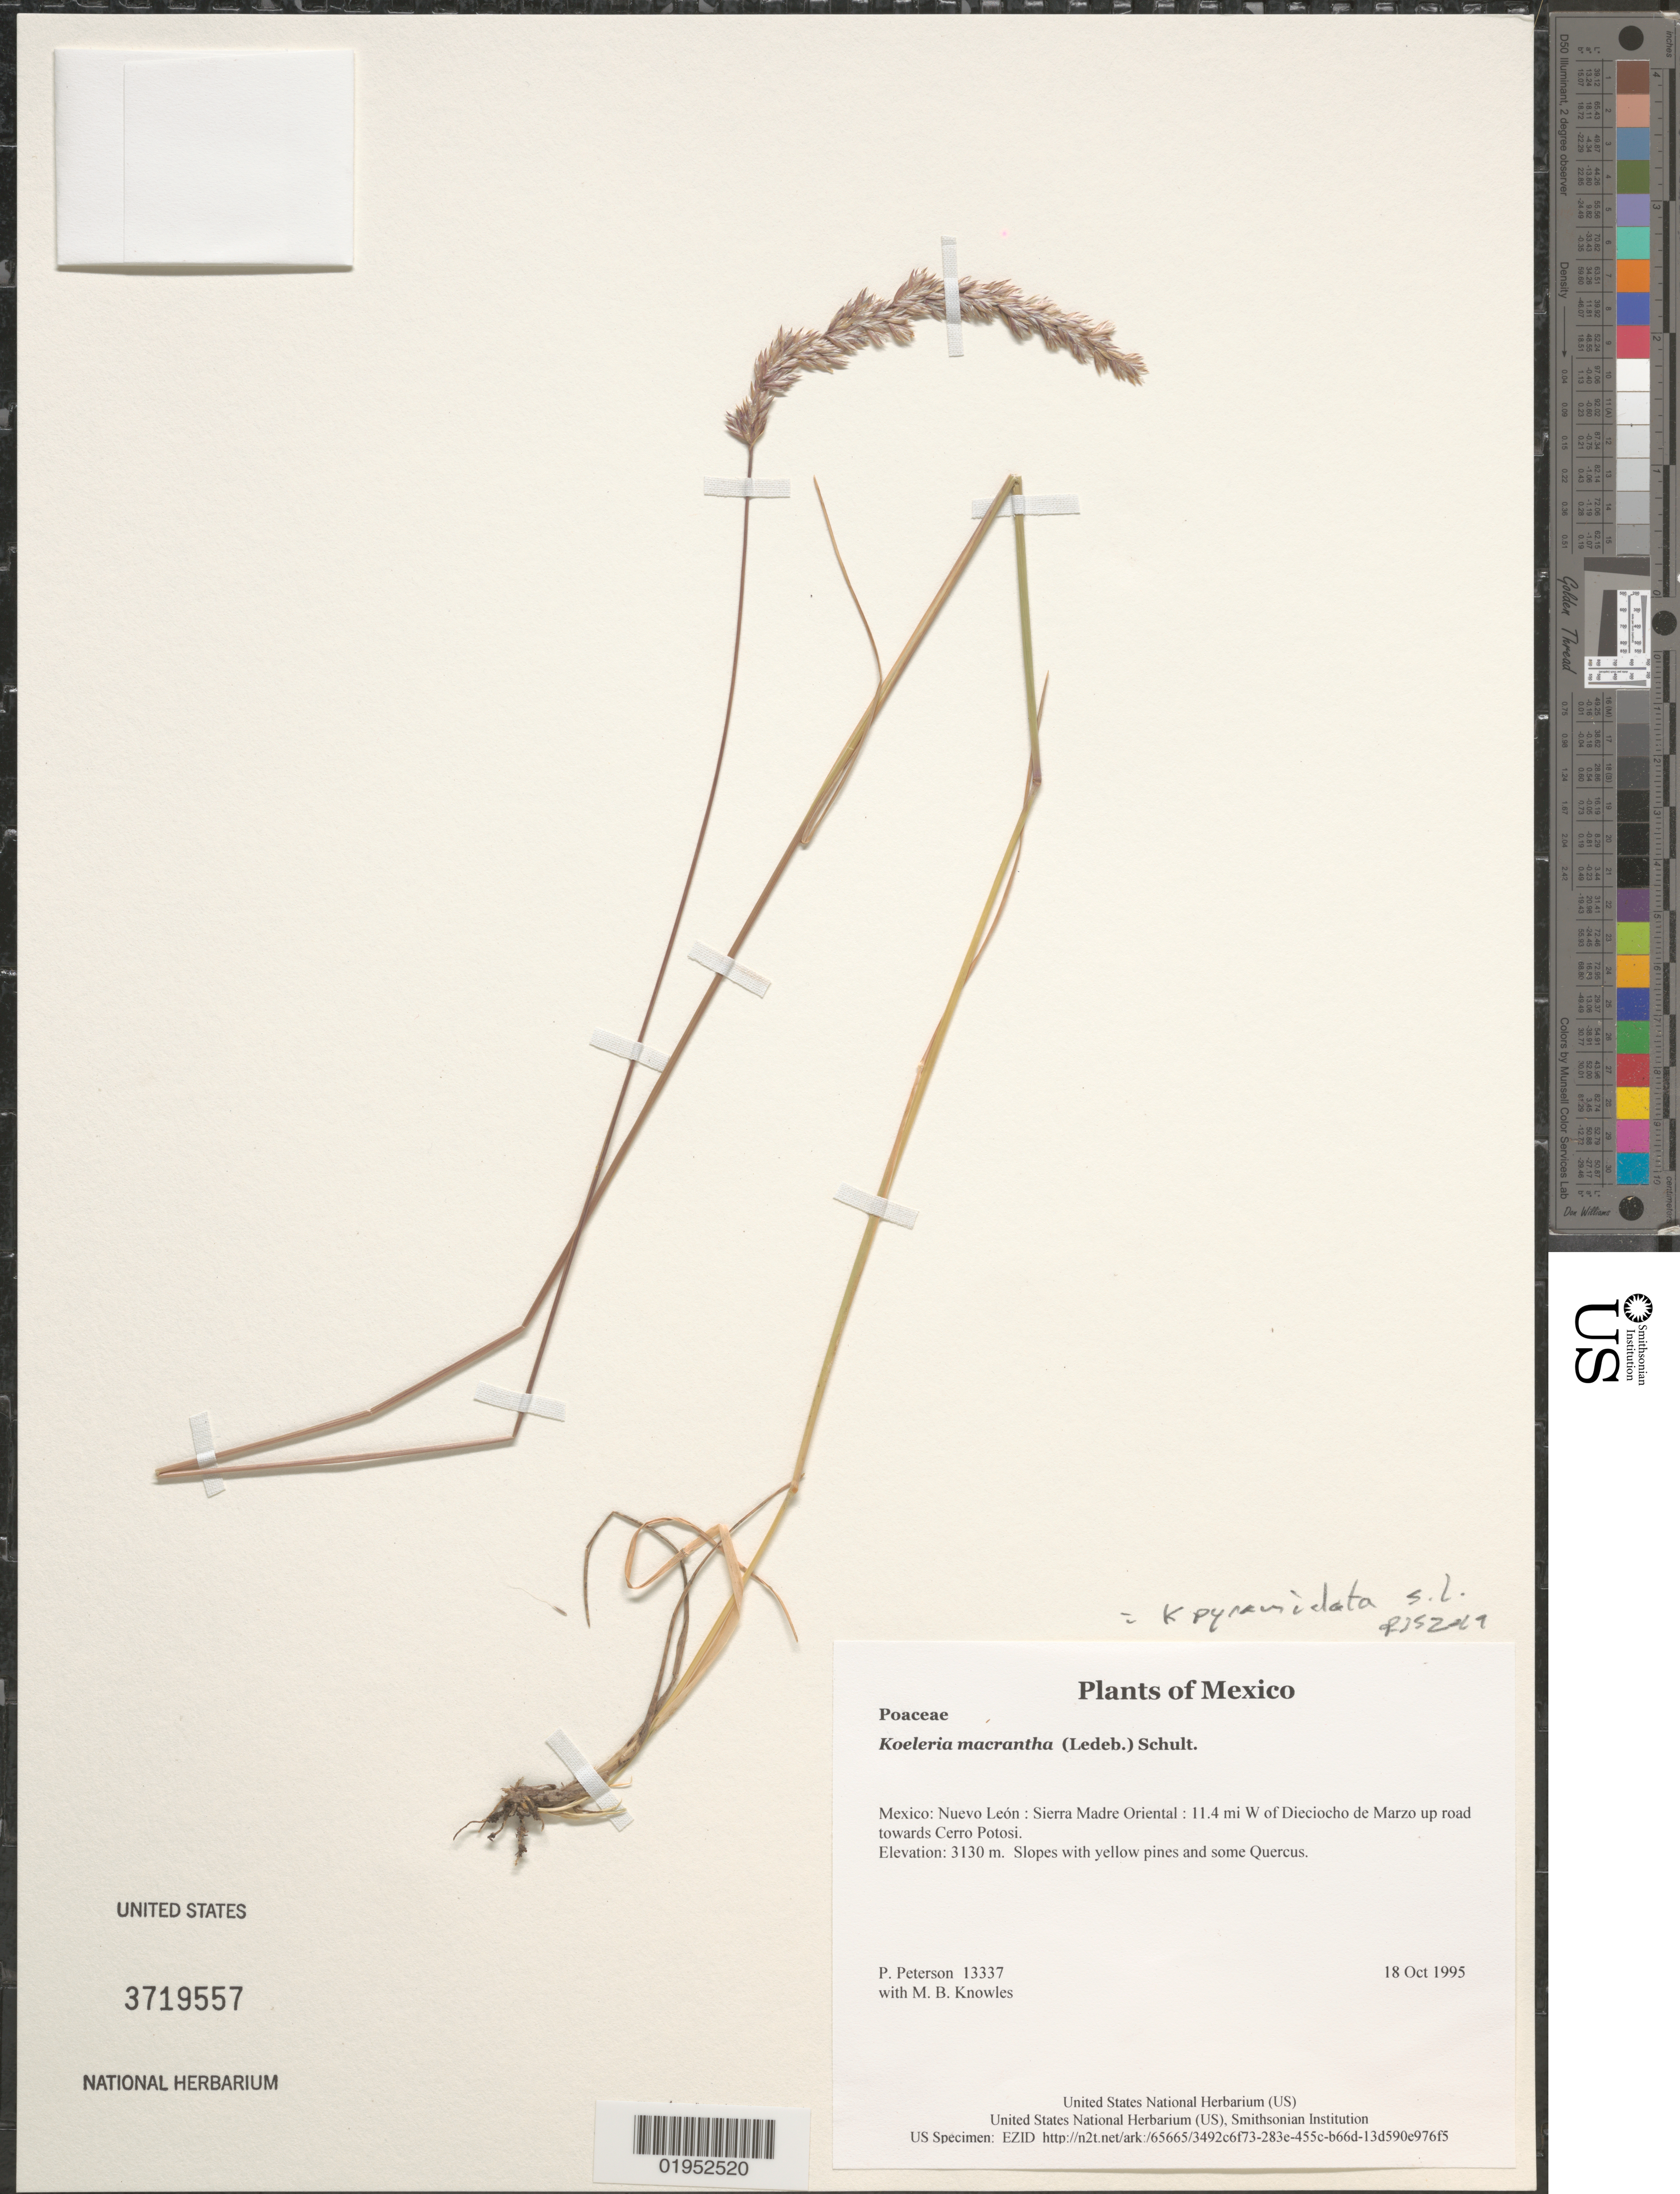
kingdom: Plantae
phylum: Tracheophyta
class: Liliopsida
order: Poales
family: Poaceae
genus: Koeleria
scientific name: Koeleria macrantha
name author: (Ledeb.) Schult.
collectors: P. M. Peterson & M. B. Knowles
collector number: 13337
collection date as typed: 18 Oct 1995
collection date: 1995-10-18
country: Mexico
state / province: Nuevo León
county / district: Sierra Madre Oriental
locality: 11.4 mi W of Dieciocho de Marzo up road towards Cerro Potosi.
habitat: Slopes with yellow pines and some Quercus.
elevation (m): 3130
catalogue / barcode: US 3719557